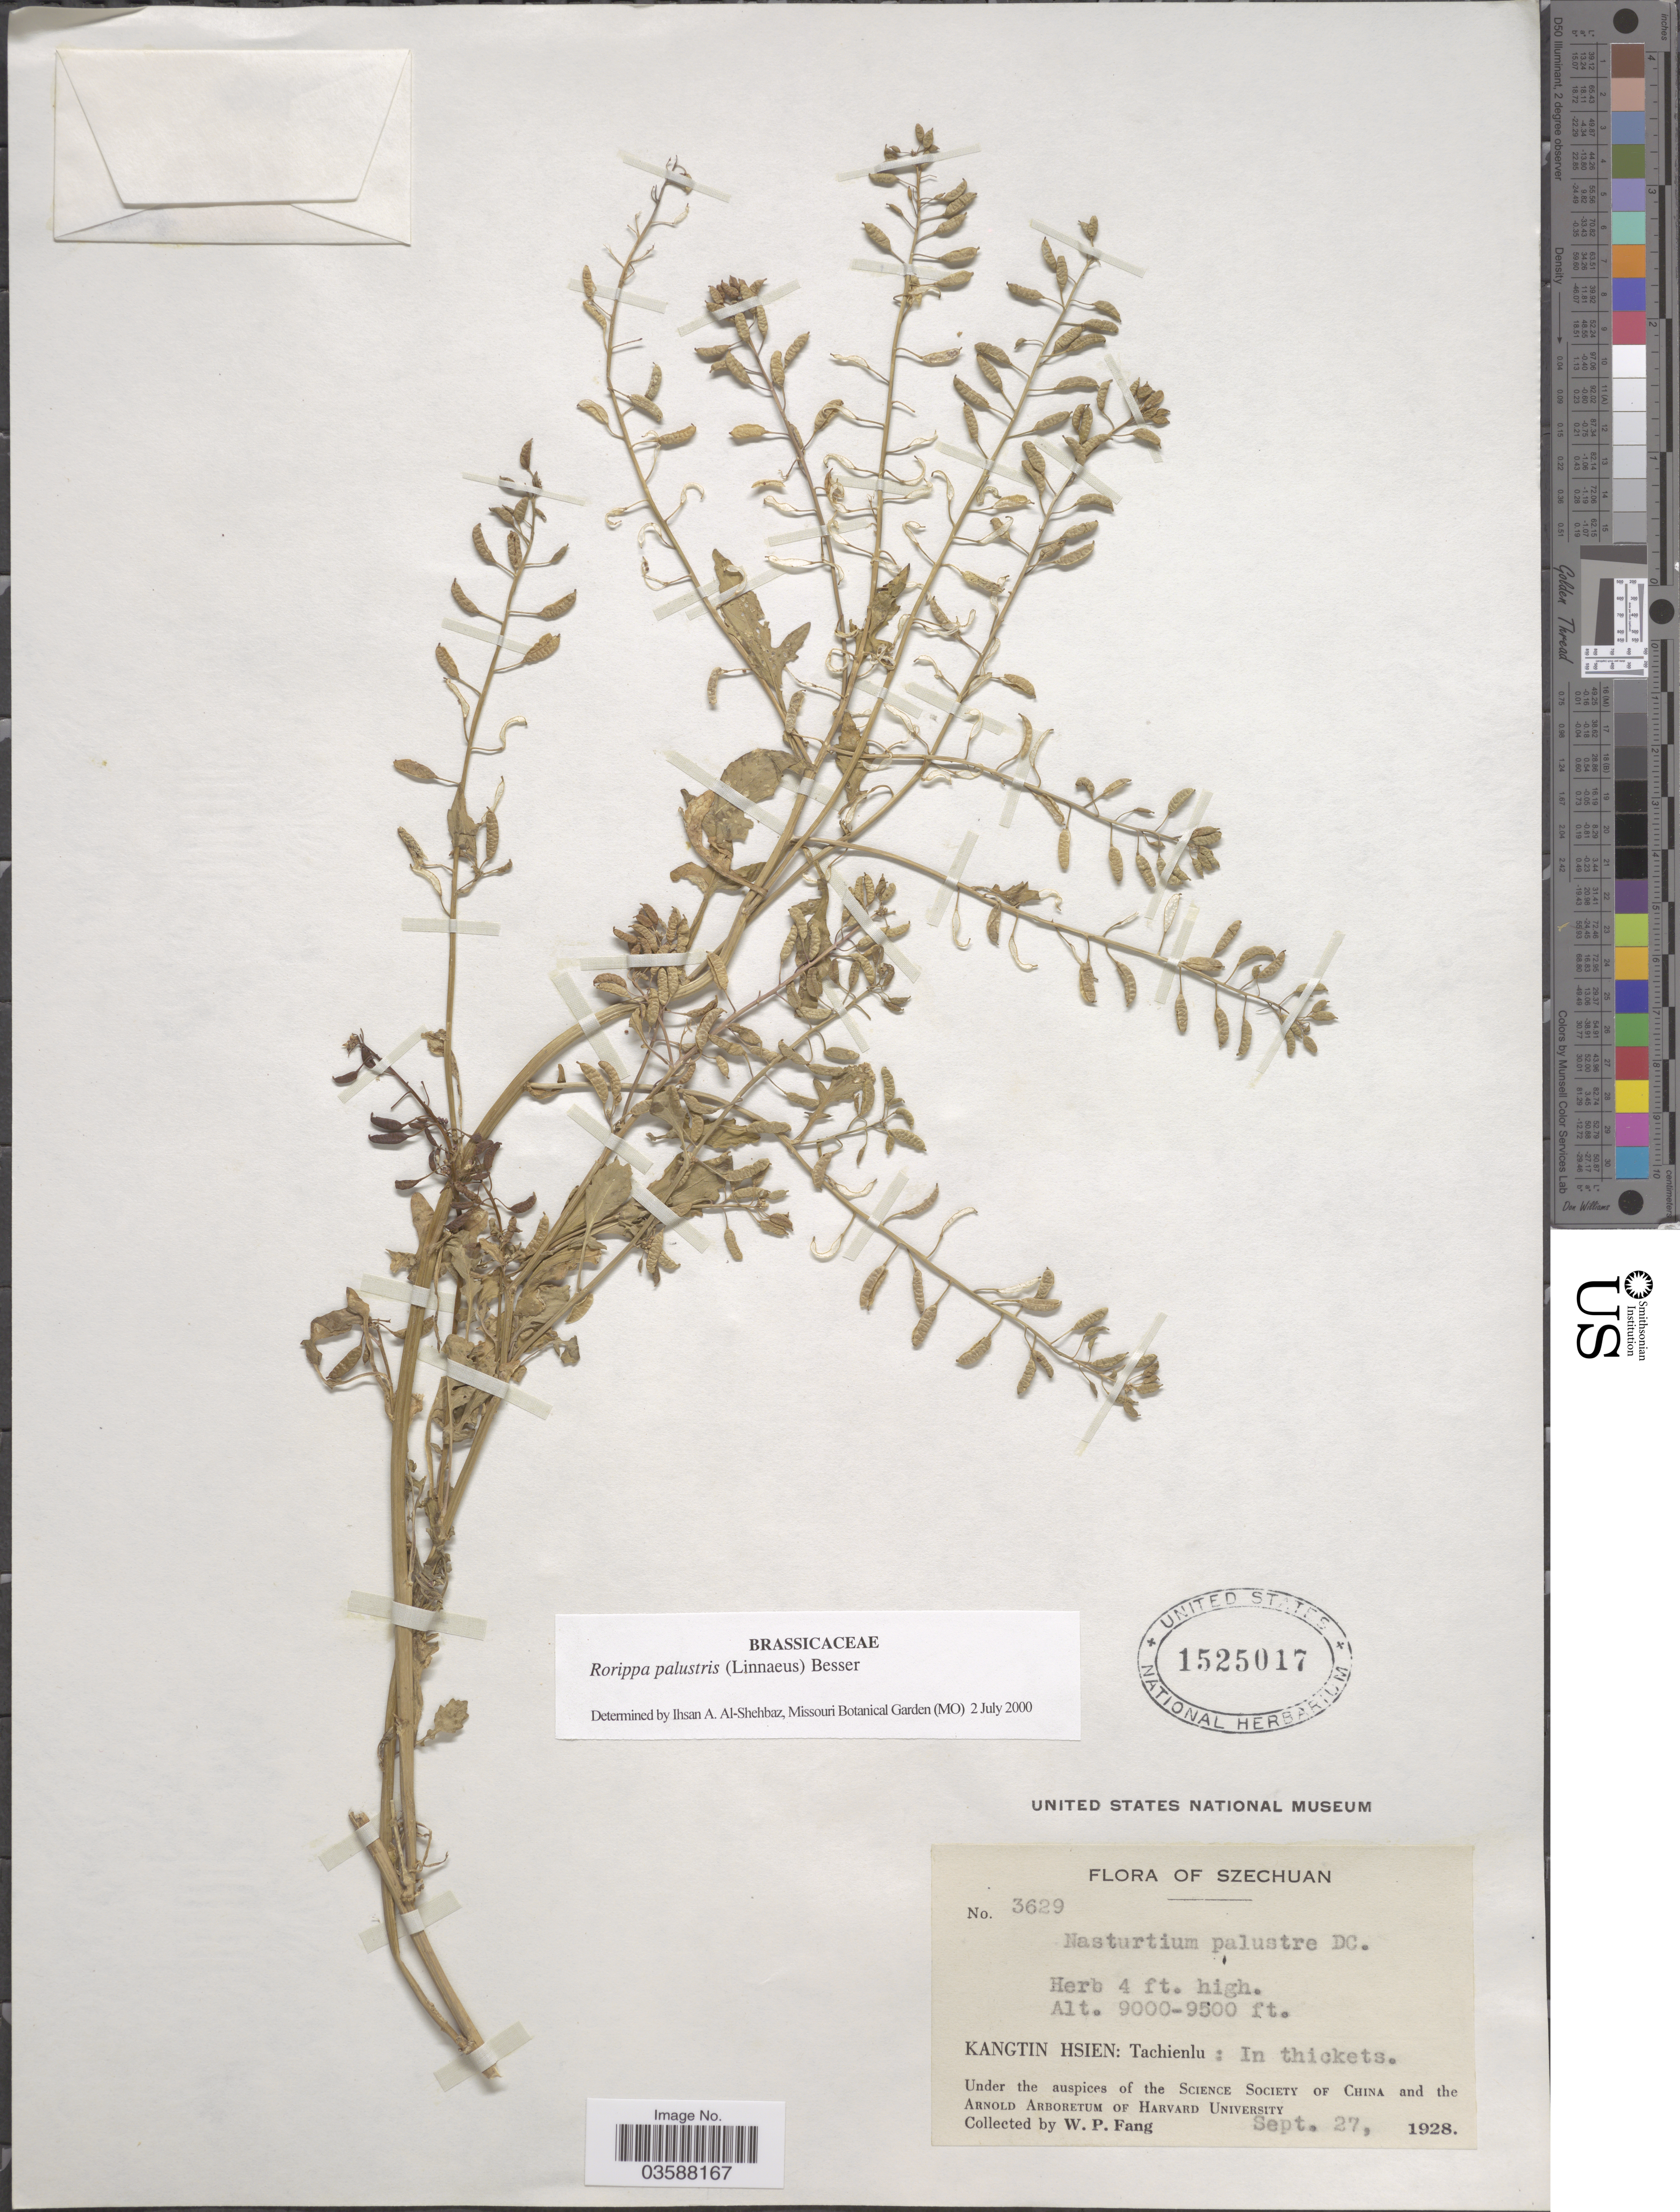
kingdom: Plantae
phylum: Tracheophyta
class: Magnoliopsida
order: Brassicales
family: Brassicaceae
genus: Rorippa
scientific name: Rorippa palustris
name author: (L.) Besser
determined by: Al-Shehbaz, I. A., (MO), Missouri Botanical Garden (UNITED STATES)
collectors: W. P. Fang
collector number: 3629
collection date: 1928-09-27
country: China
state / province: Sichuan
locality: Szechuan. Kangtin Hsien: Tachienlu.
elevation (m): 2743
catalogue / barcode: US 1525017